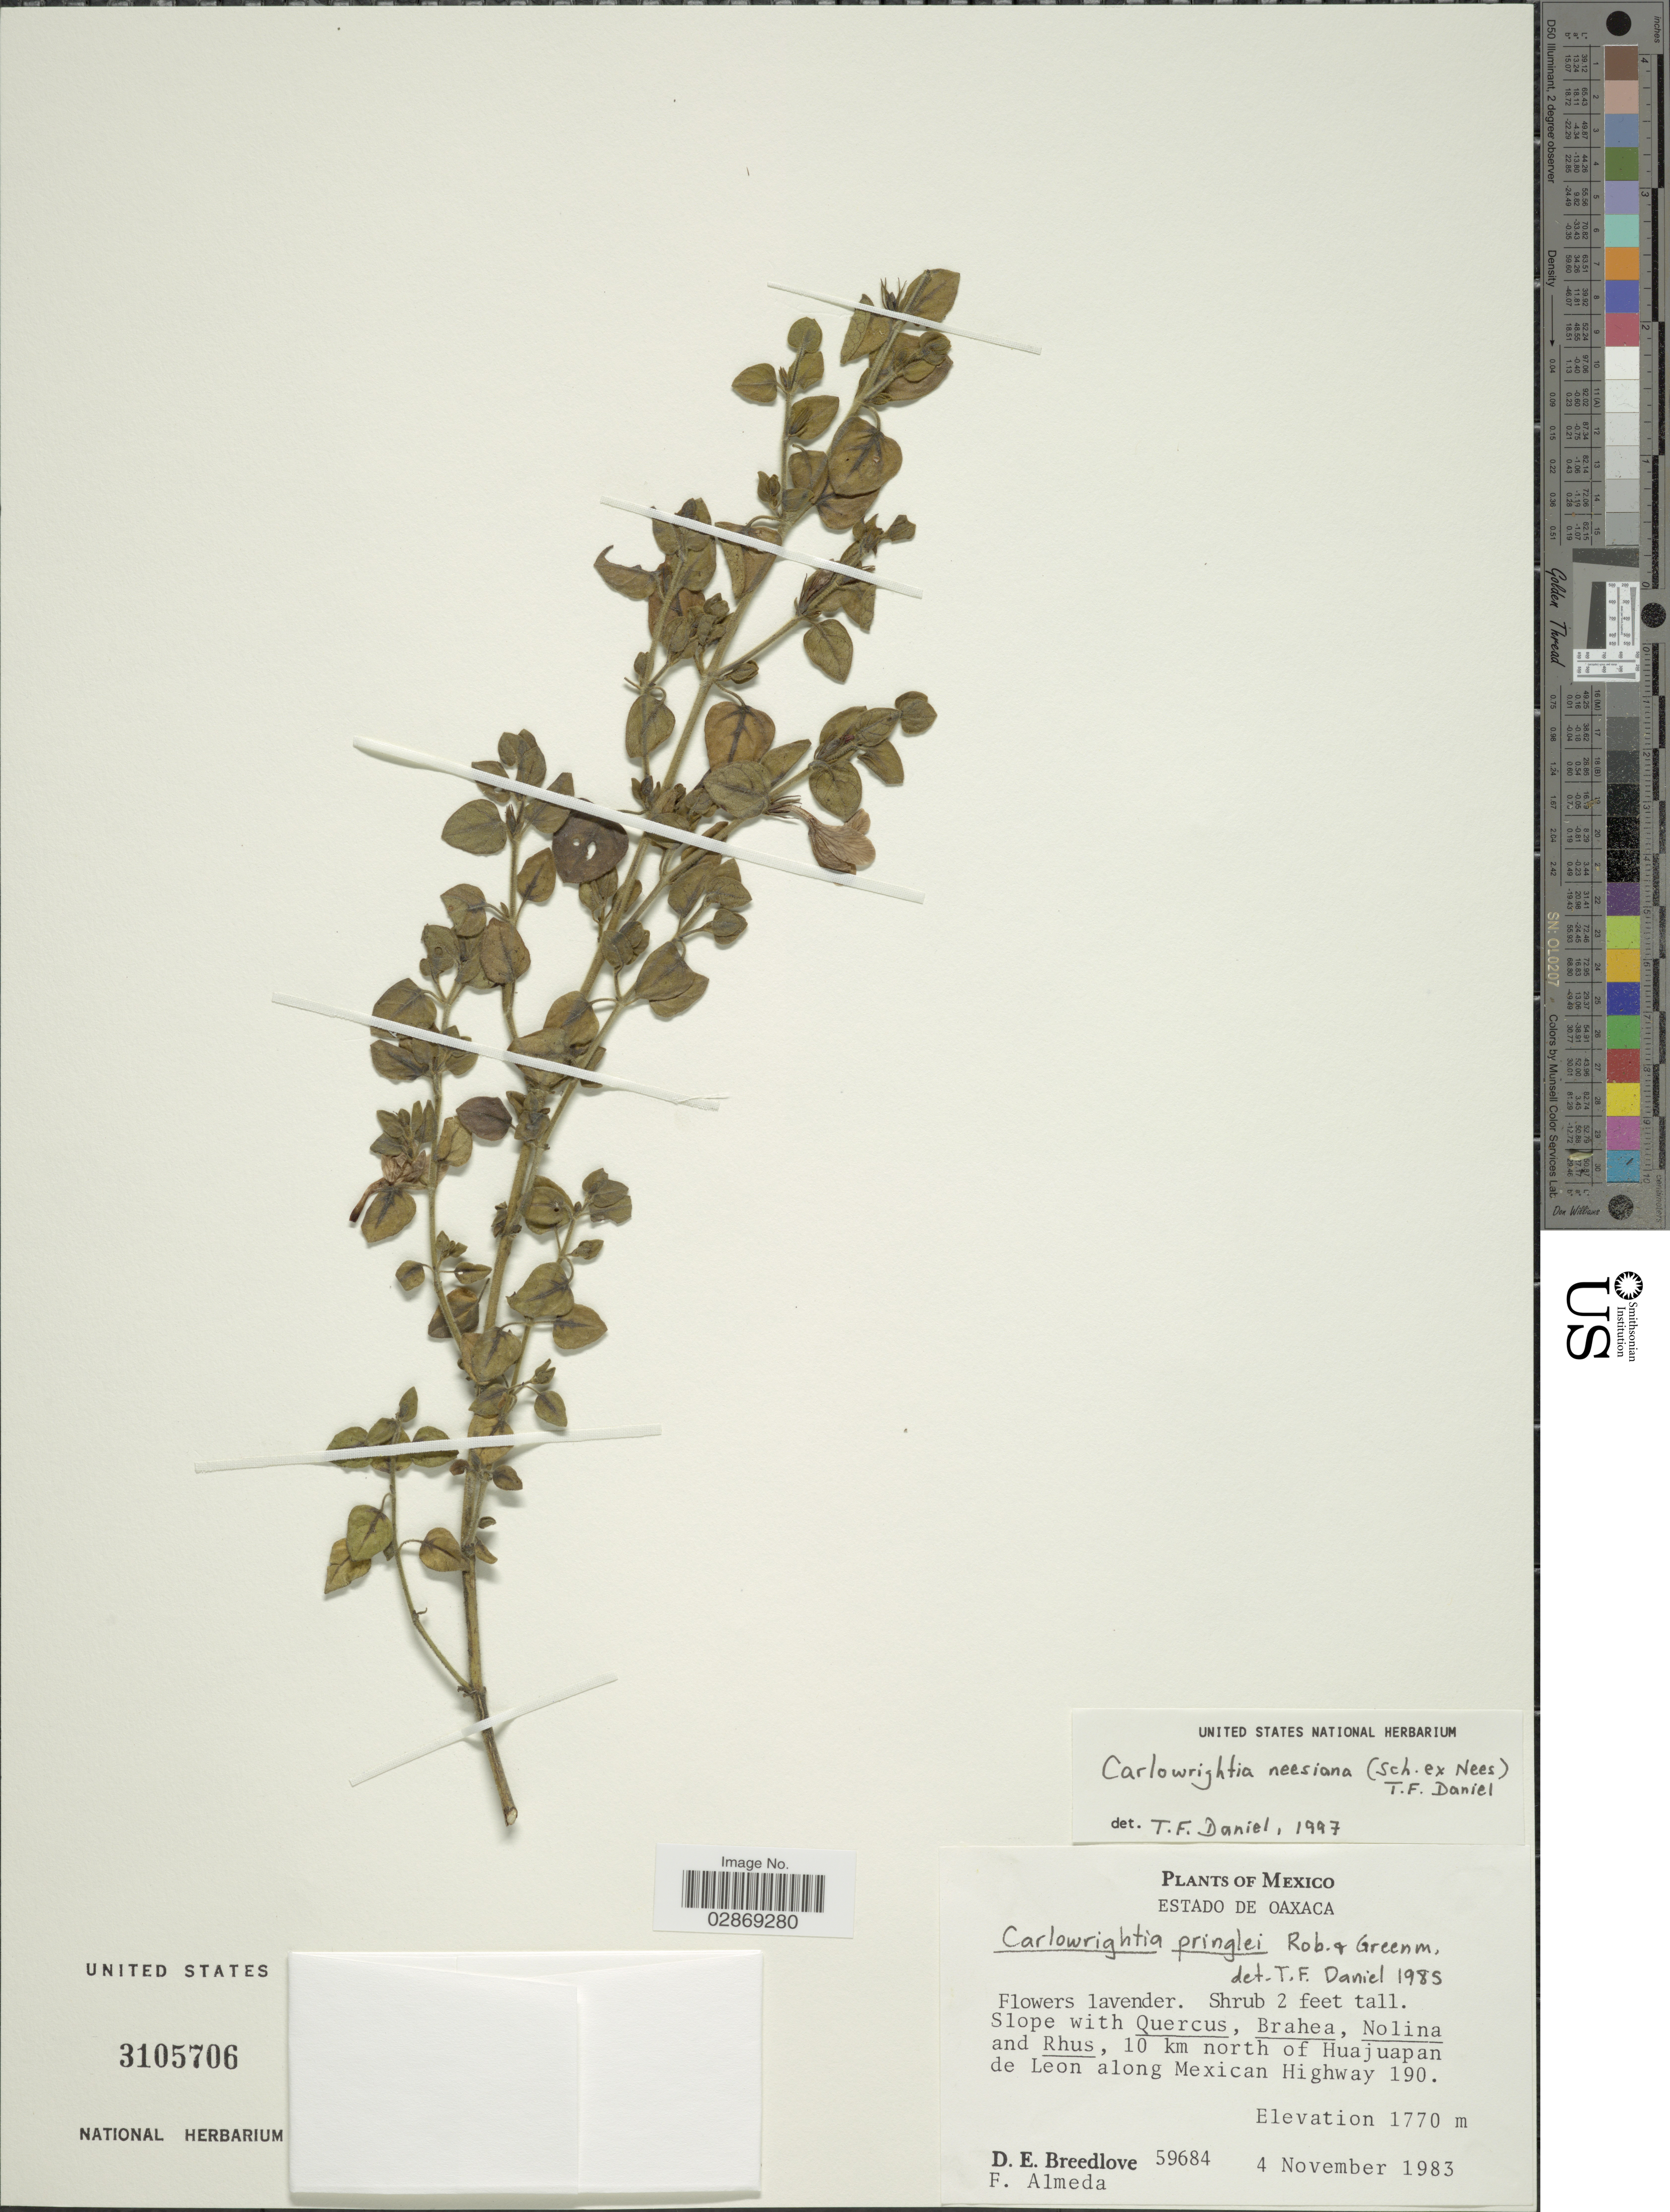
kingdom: Plantae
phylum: Tracheophyta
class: Magnoliopsida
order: Lamiales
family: Acanthaceae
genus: Carlowrightia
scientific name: Carlowrightia neesiana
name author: (Schauer ex Nees) T.F. Daniel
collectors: D. E. Breedlove & F. Almeda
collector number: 59684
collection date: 1983-11-04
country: Mexico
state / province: Oaxaca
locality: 10 km north of Huajuapan de Leon along Mexican Highway 190.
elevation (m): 1770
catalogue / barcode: US 3105706